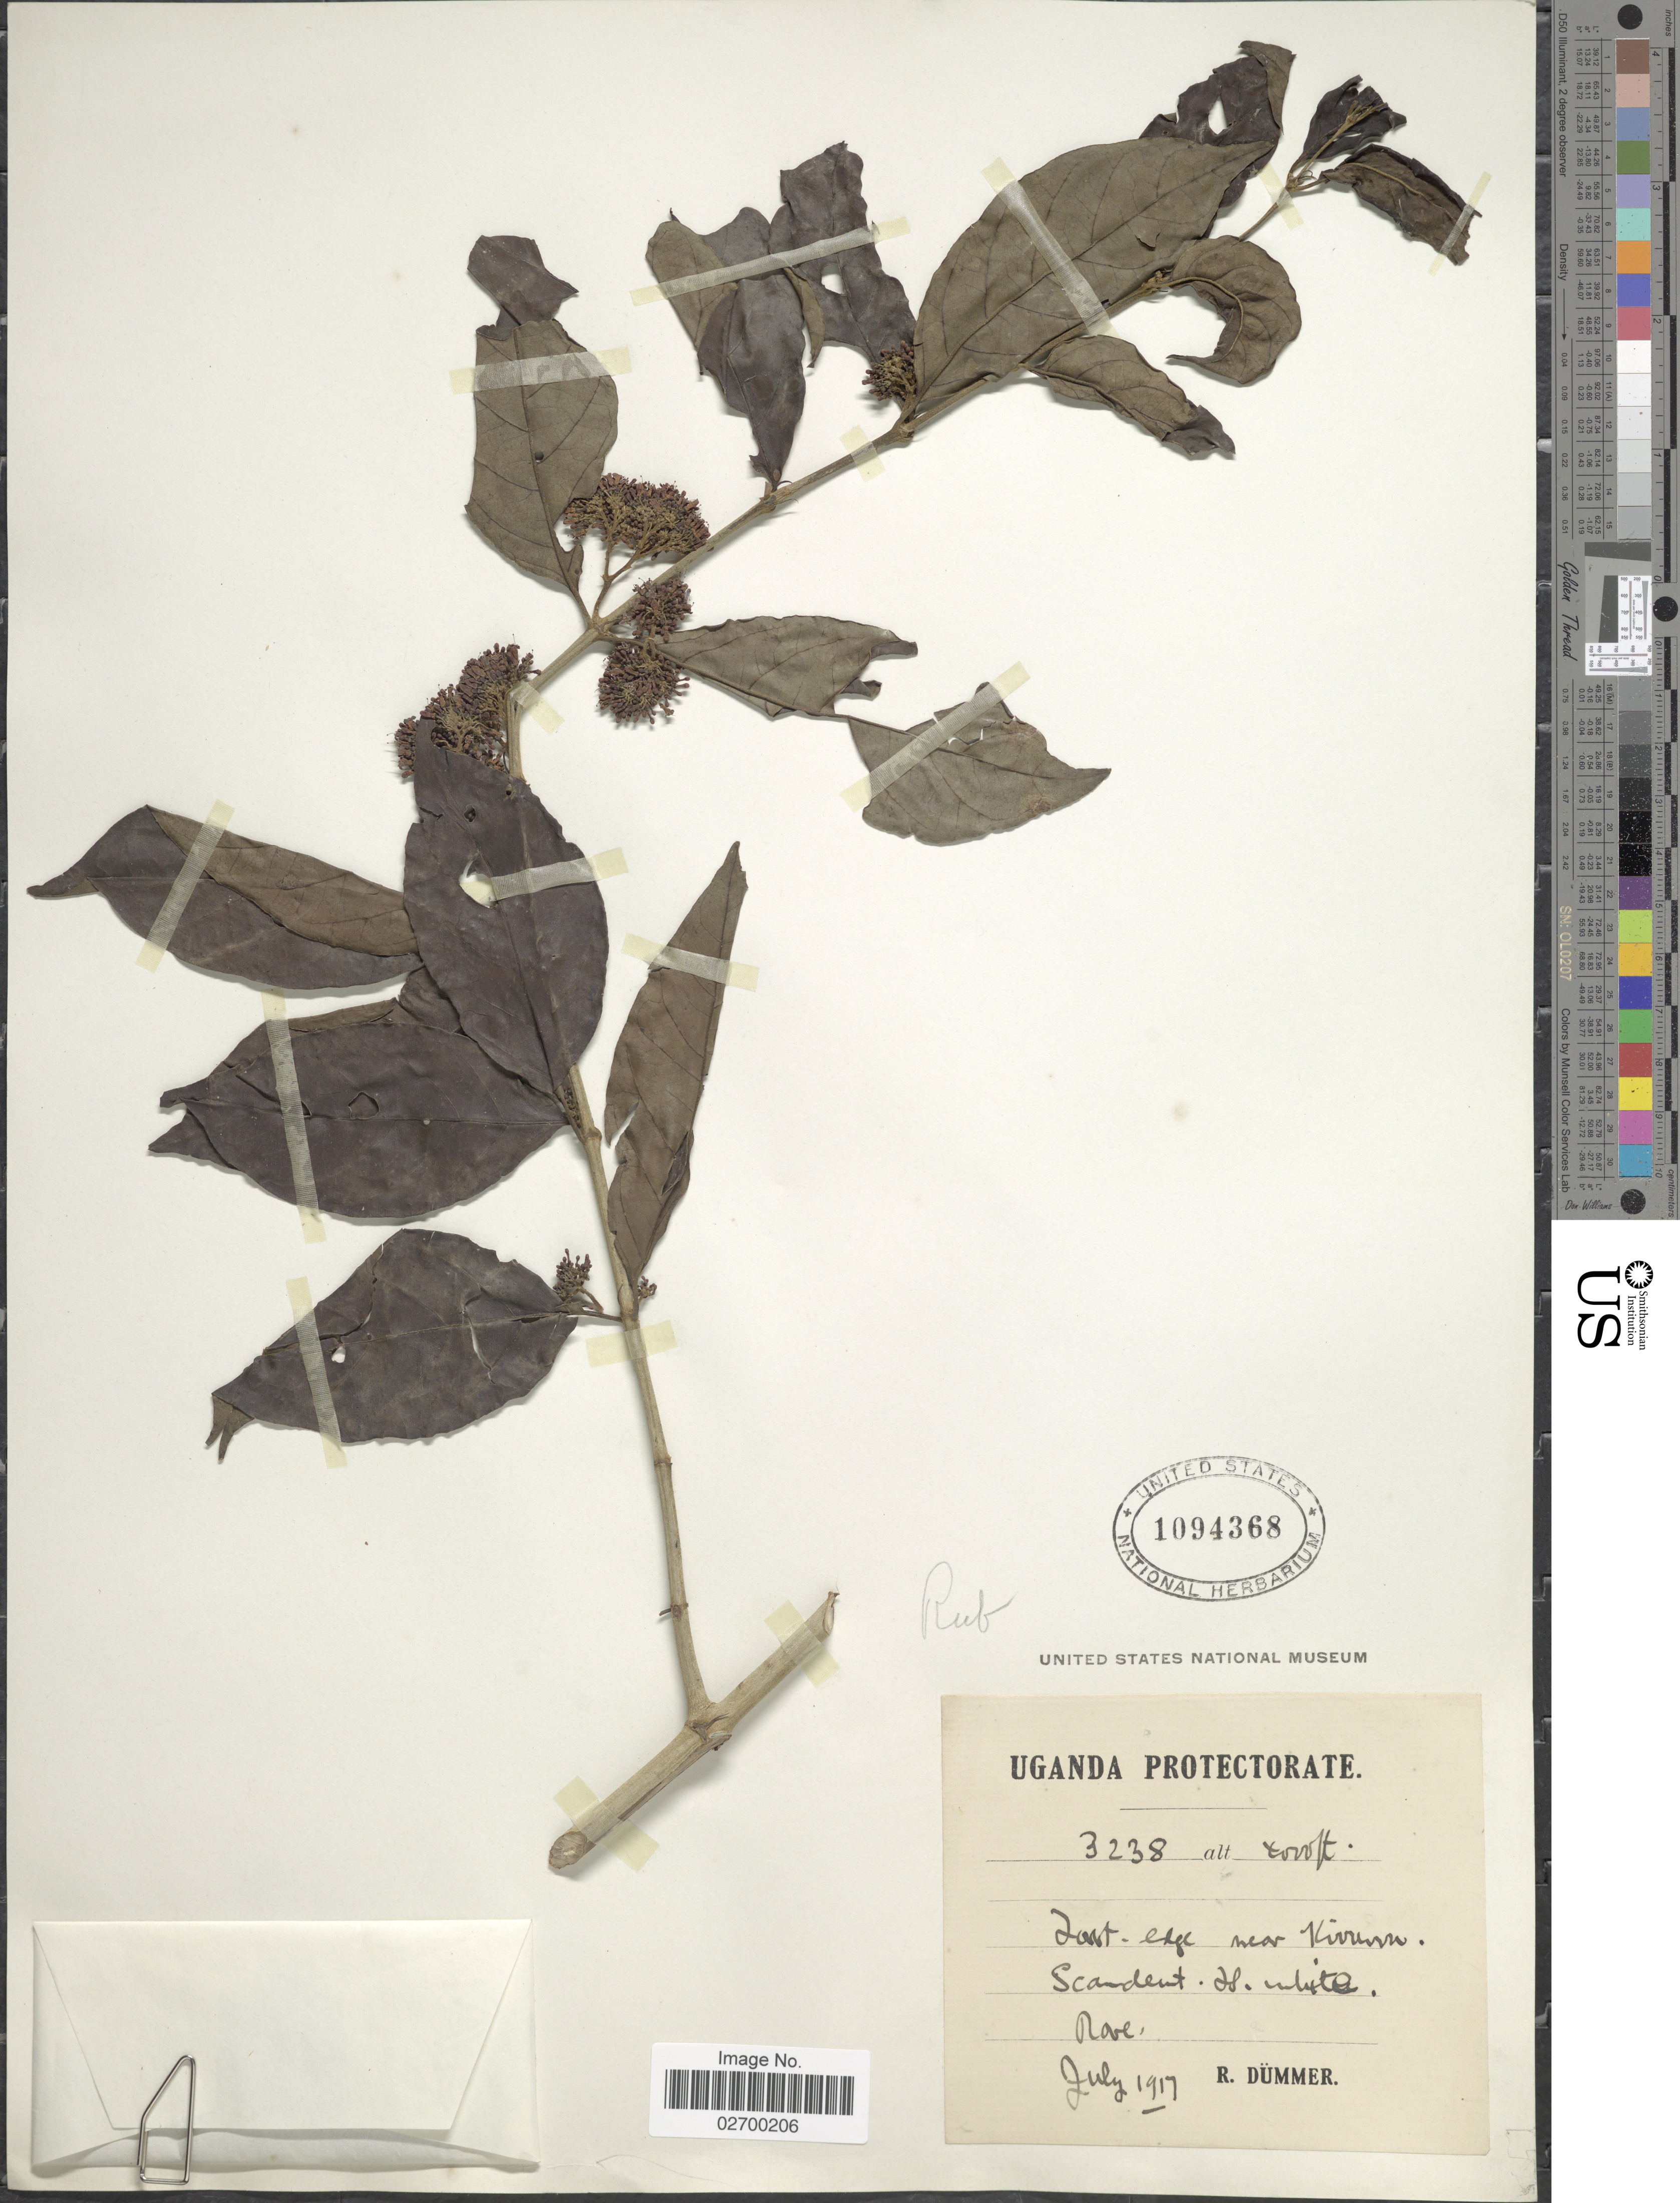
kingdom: Plantae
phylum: Tracheophyta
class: Magnoliopsida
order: Gentianales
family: Rubiaceae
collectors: R. A. Dümmer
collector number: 328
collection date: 1917-07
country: Uganda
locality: Near Kivunu [interpreted]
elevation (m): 1219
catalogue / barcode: US 1094368